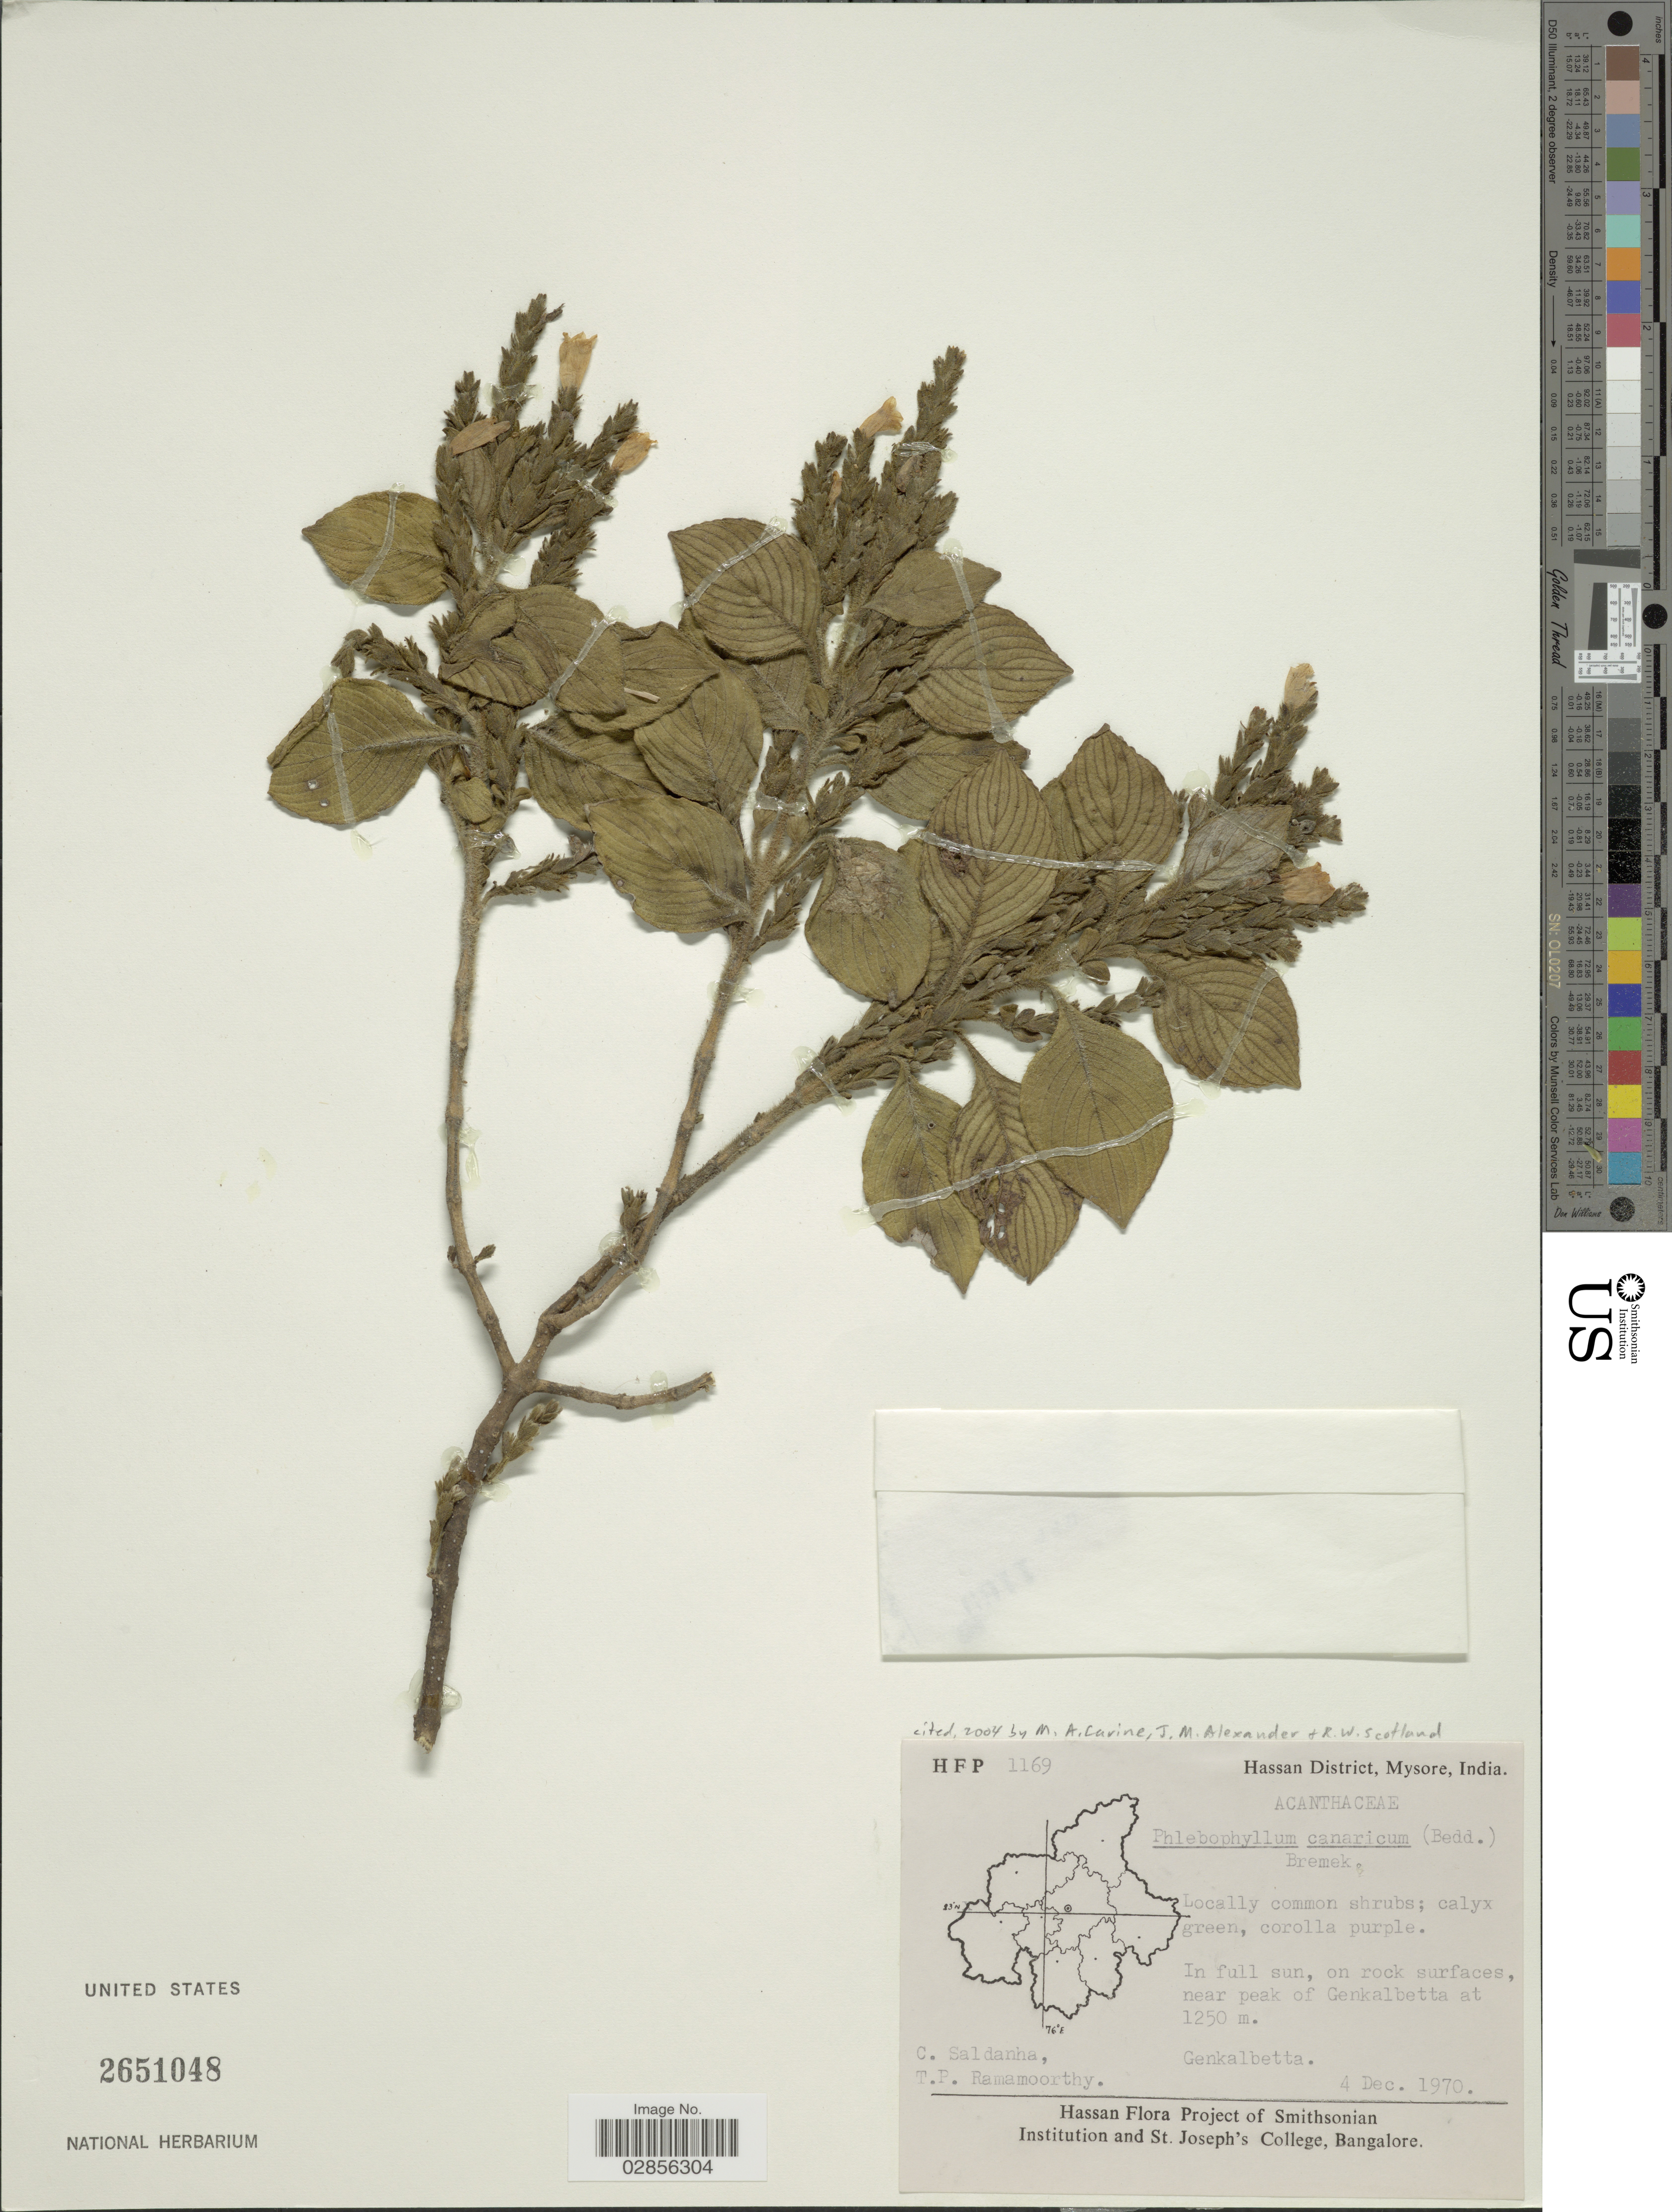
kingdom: Plantae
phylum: Tracheophyta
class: Magnoliopsida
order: Lamiales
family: Acanthaceae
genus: Strobilanthes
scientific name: Strobilanthes canarica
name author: Bedd.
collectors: C. Saldanha & T. P. Ramamoorthy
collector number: HFP1169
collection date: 1970-12-04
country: India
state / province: Karnataka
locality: Hassan District, Mysore. In full sun, on rock surfaces, near peak of Genkalbetta.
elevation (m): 1250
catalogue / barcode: US 2651048